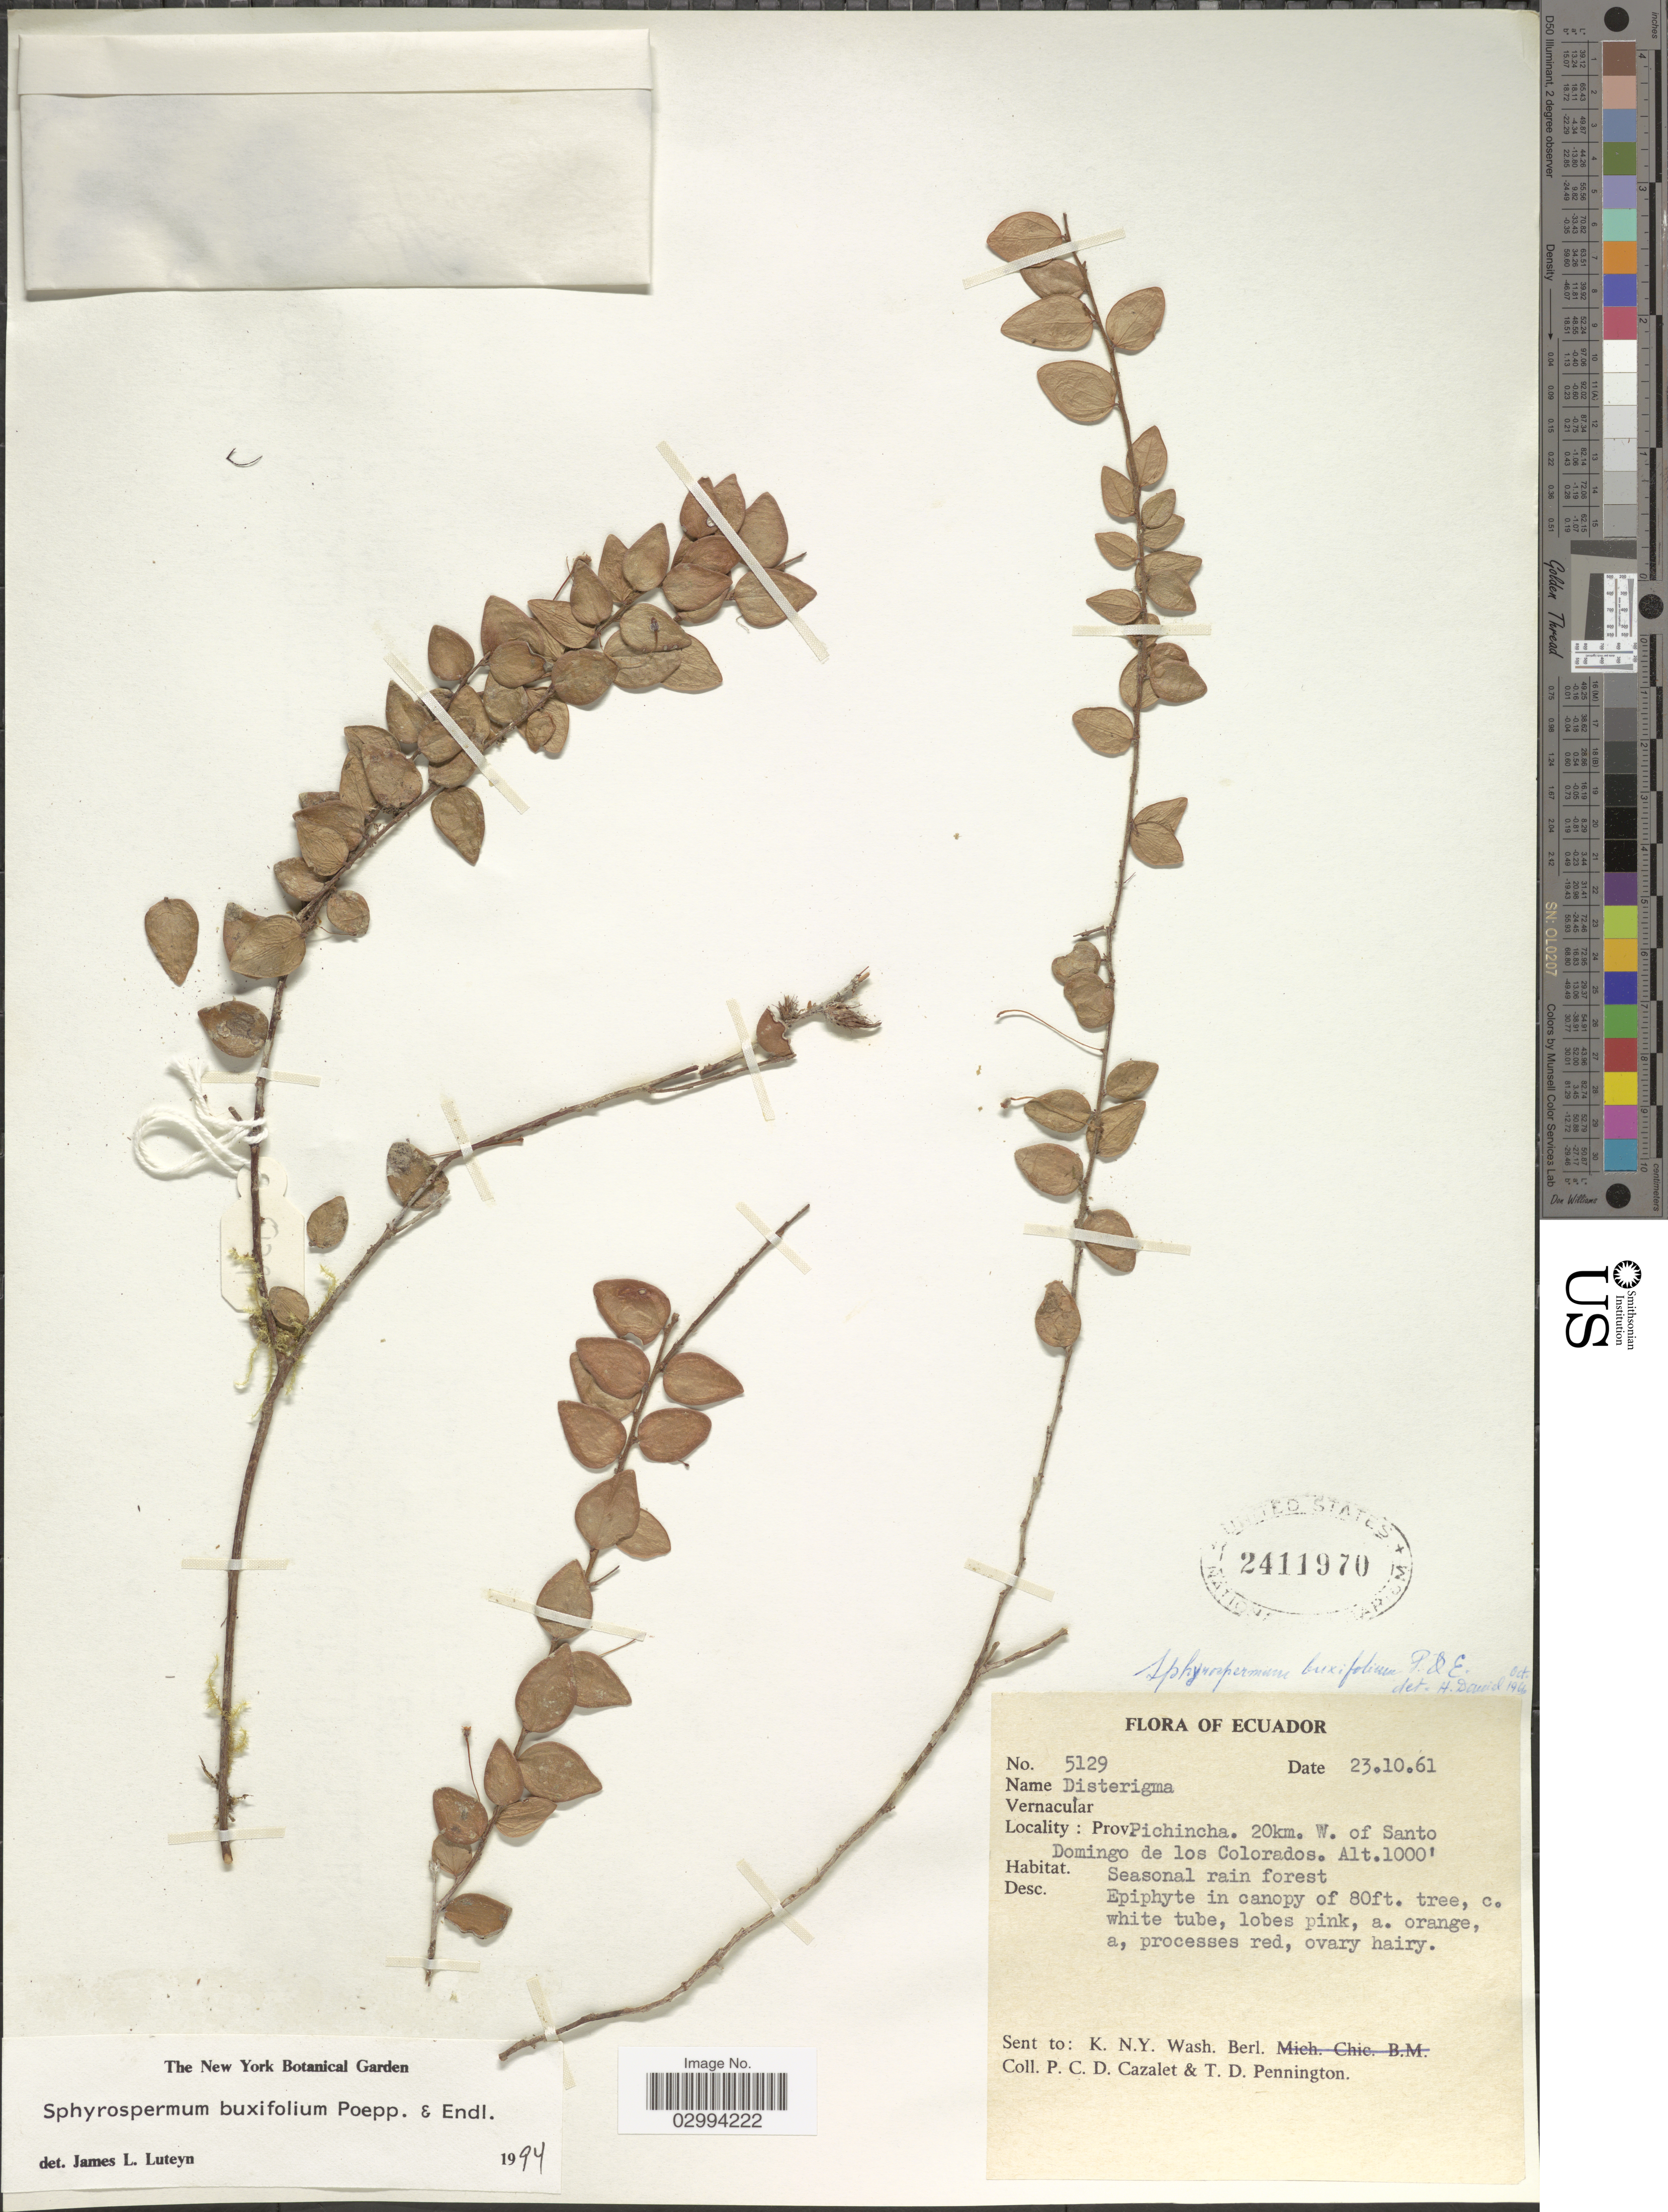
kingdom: Plantae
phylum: Tracheophyta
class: Magnoliopsida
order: Ericales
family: Ericaceae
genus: Sphyrospermum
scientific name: Sphyrospermum buxifolium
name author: Poepp. & Endl.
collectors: P. C. D. Cazalet & T. D. Pennington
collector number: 5129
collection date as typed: Transcribed d/m/y: 23/10/61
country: Ecuador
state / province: Pichincha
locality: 20 km. W. of Santo Domingo de los Colorados.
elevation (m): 305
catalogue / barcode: US 2411970